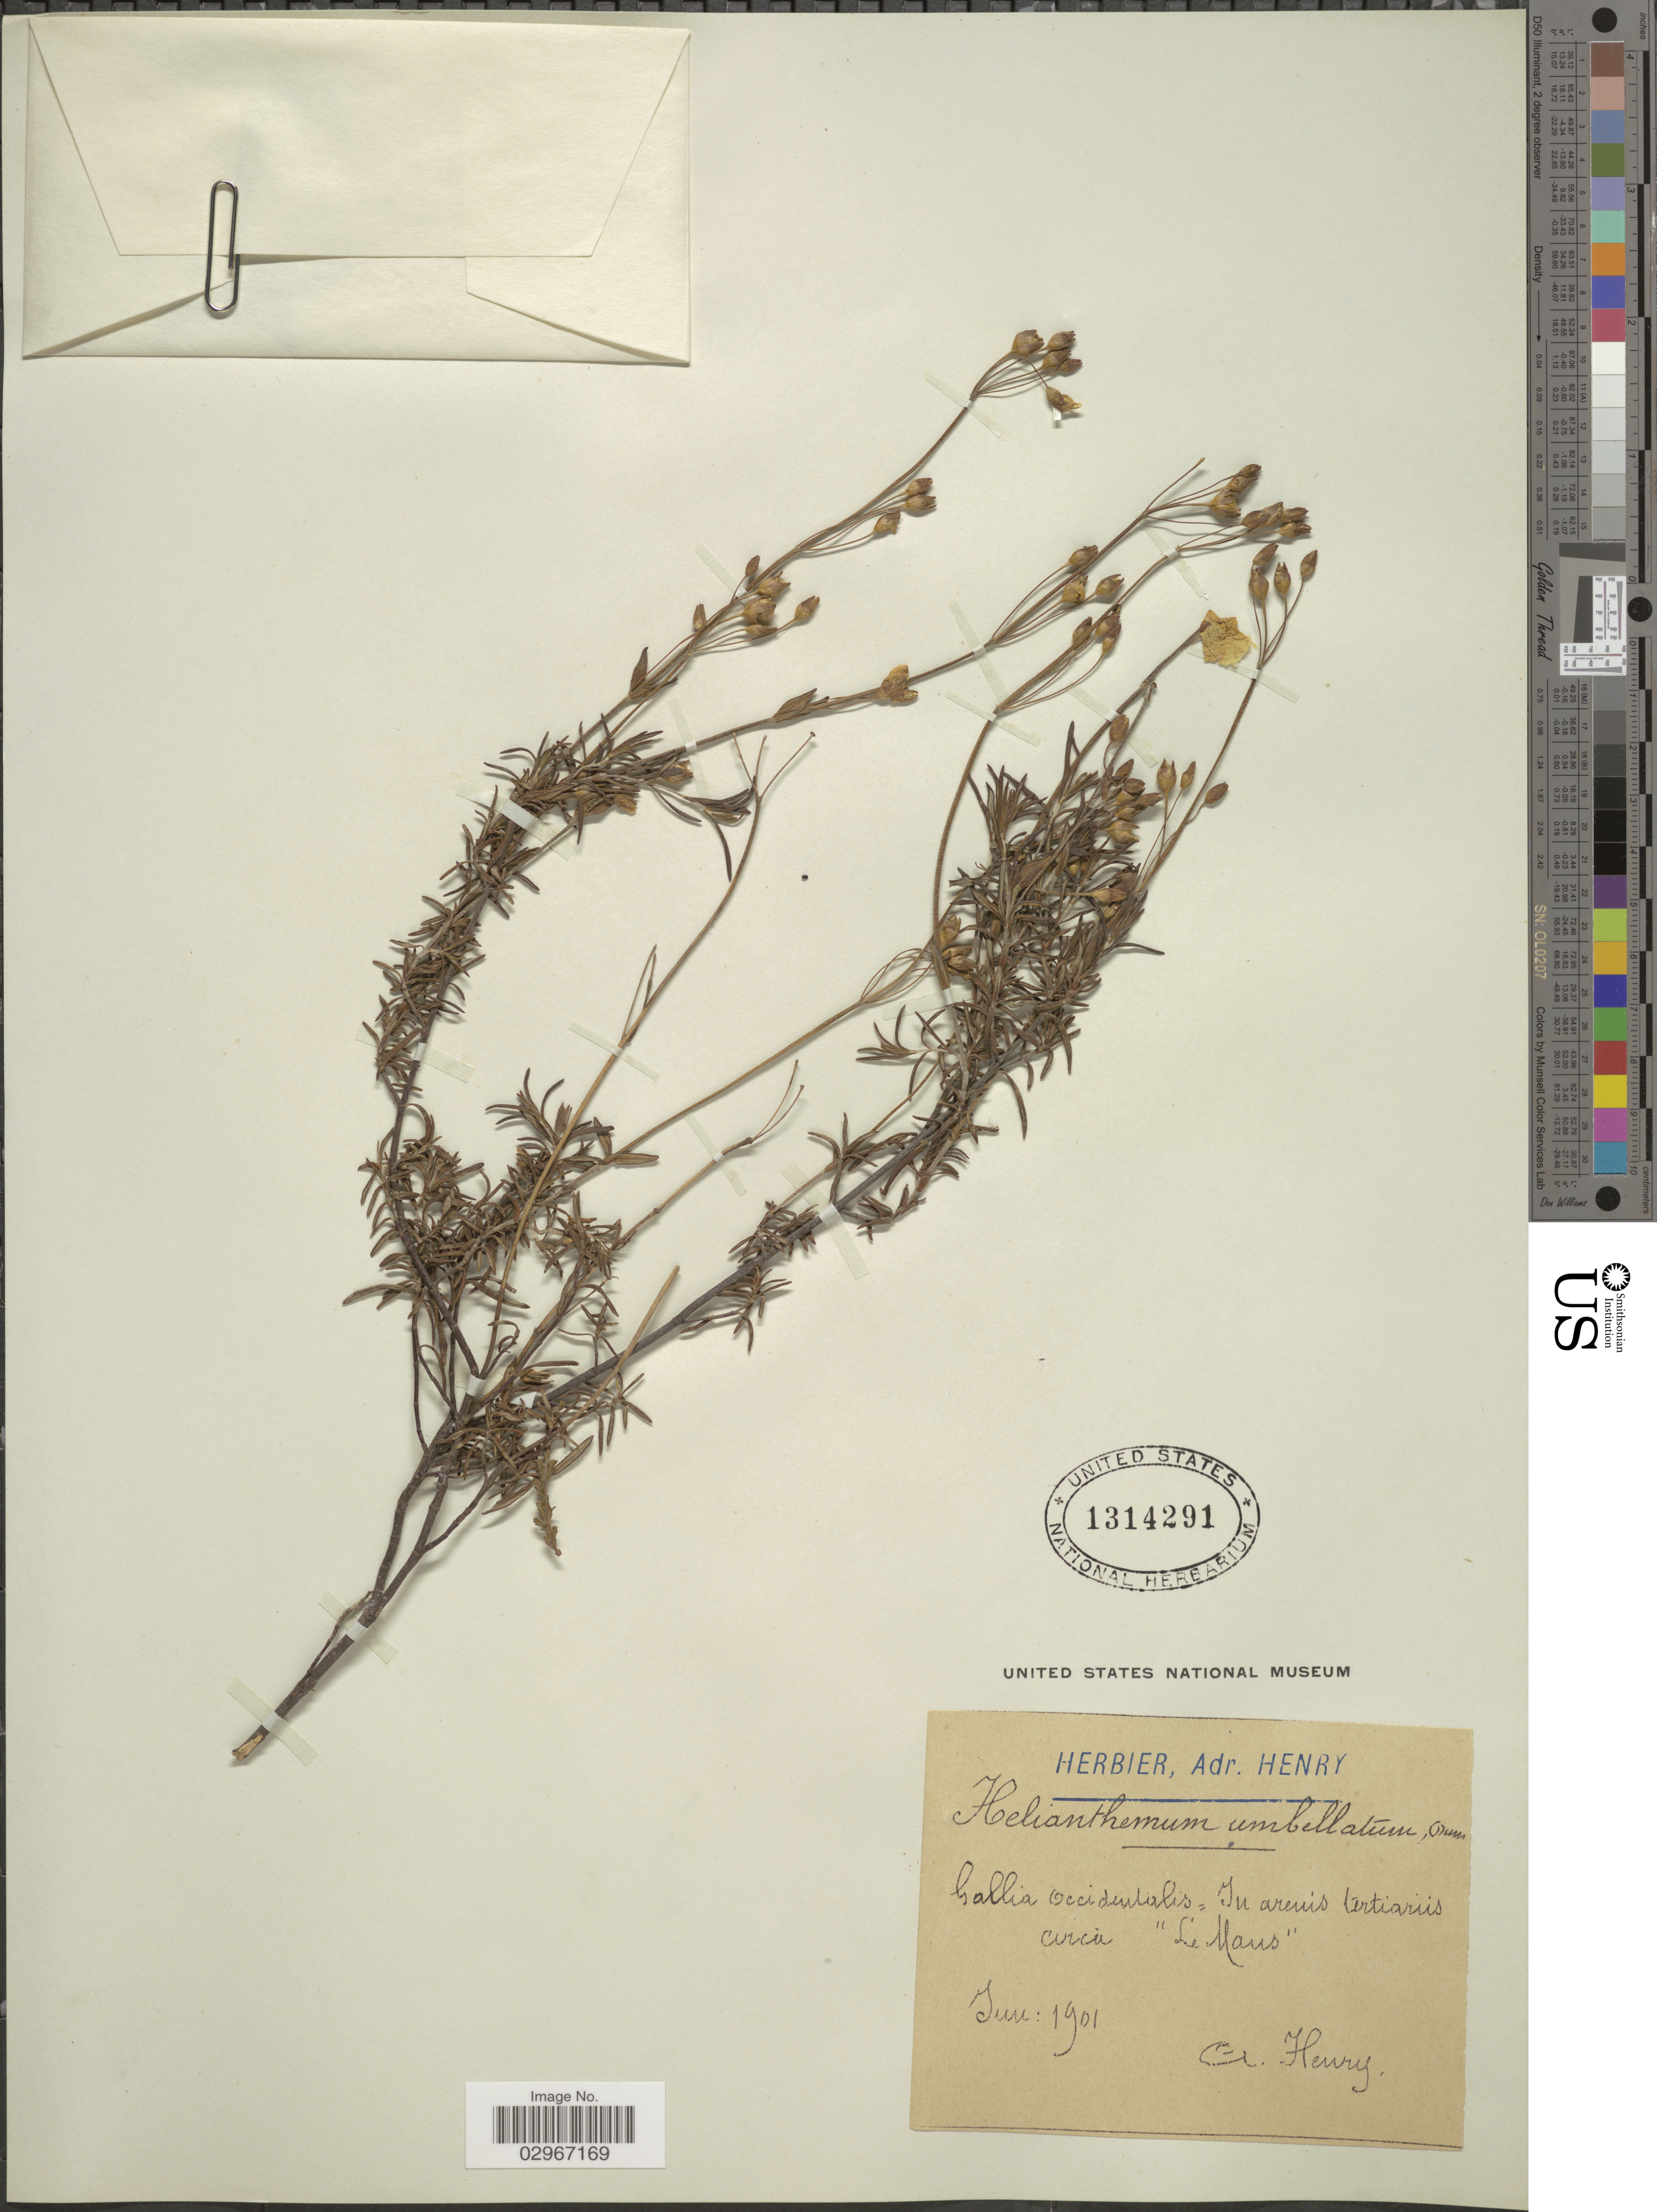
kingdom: Plantae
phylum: Tracheophyta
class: Magnoliopsida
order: Malvales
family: Cistaceae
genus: Helianthemum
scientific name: Helianthemum umbellatum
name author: (L.) Mill.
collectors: A. Henry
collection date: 1901-06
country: France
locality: Gallia occidentalis = In arenis tertiarus cerca "Le Mans".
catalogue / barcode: US 1314291